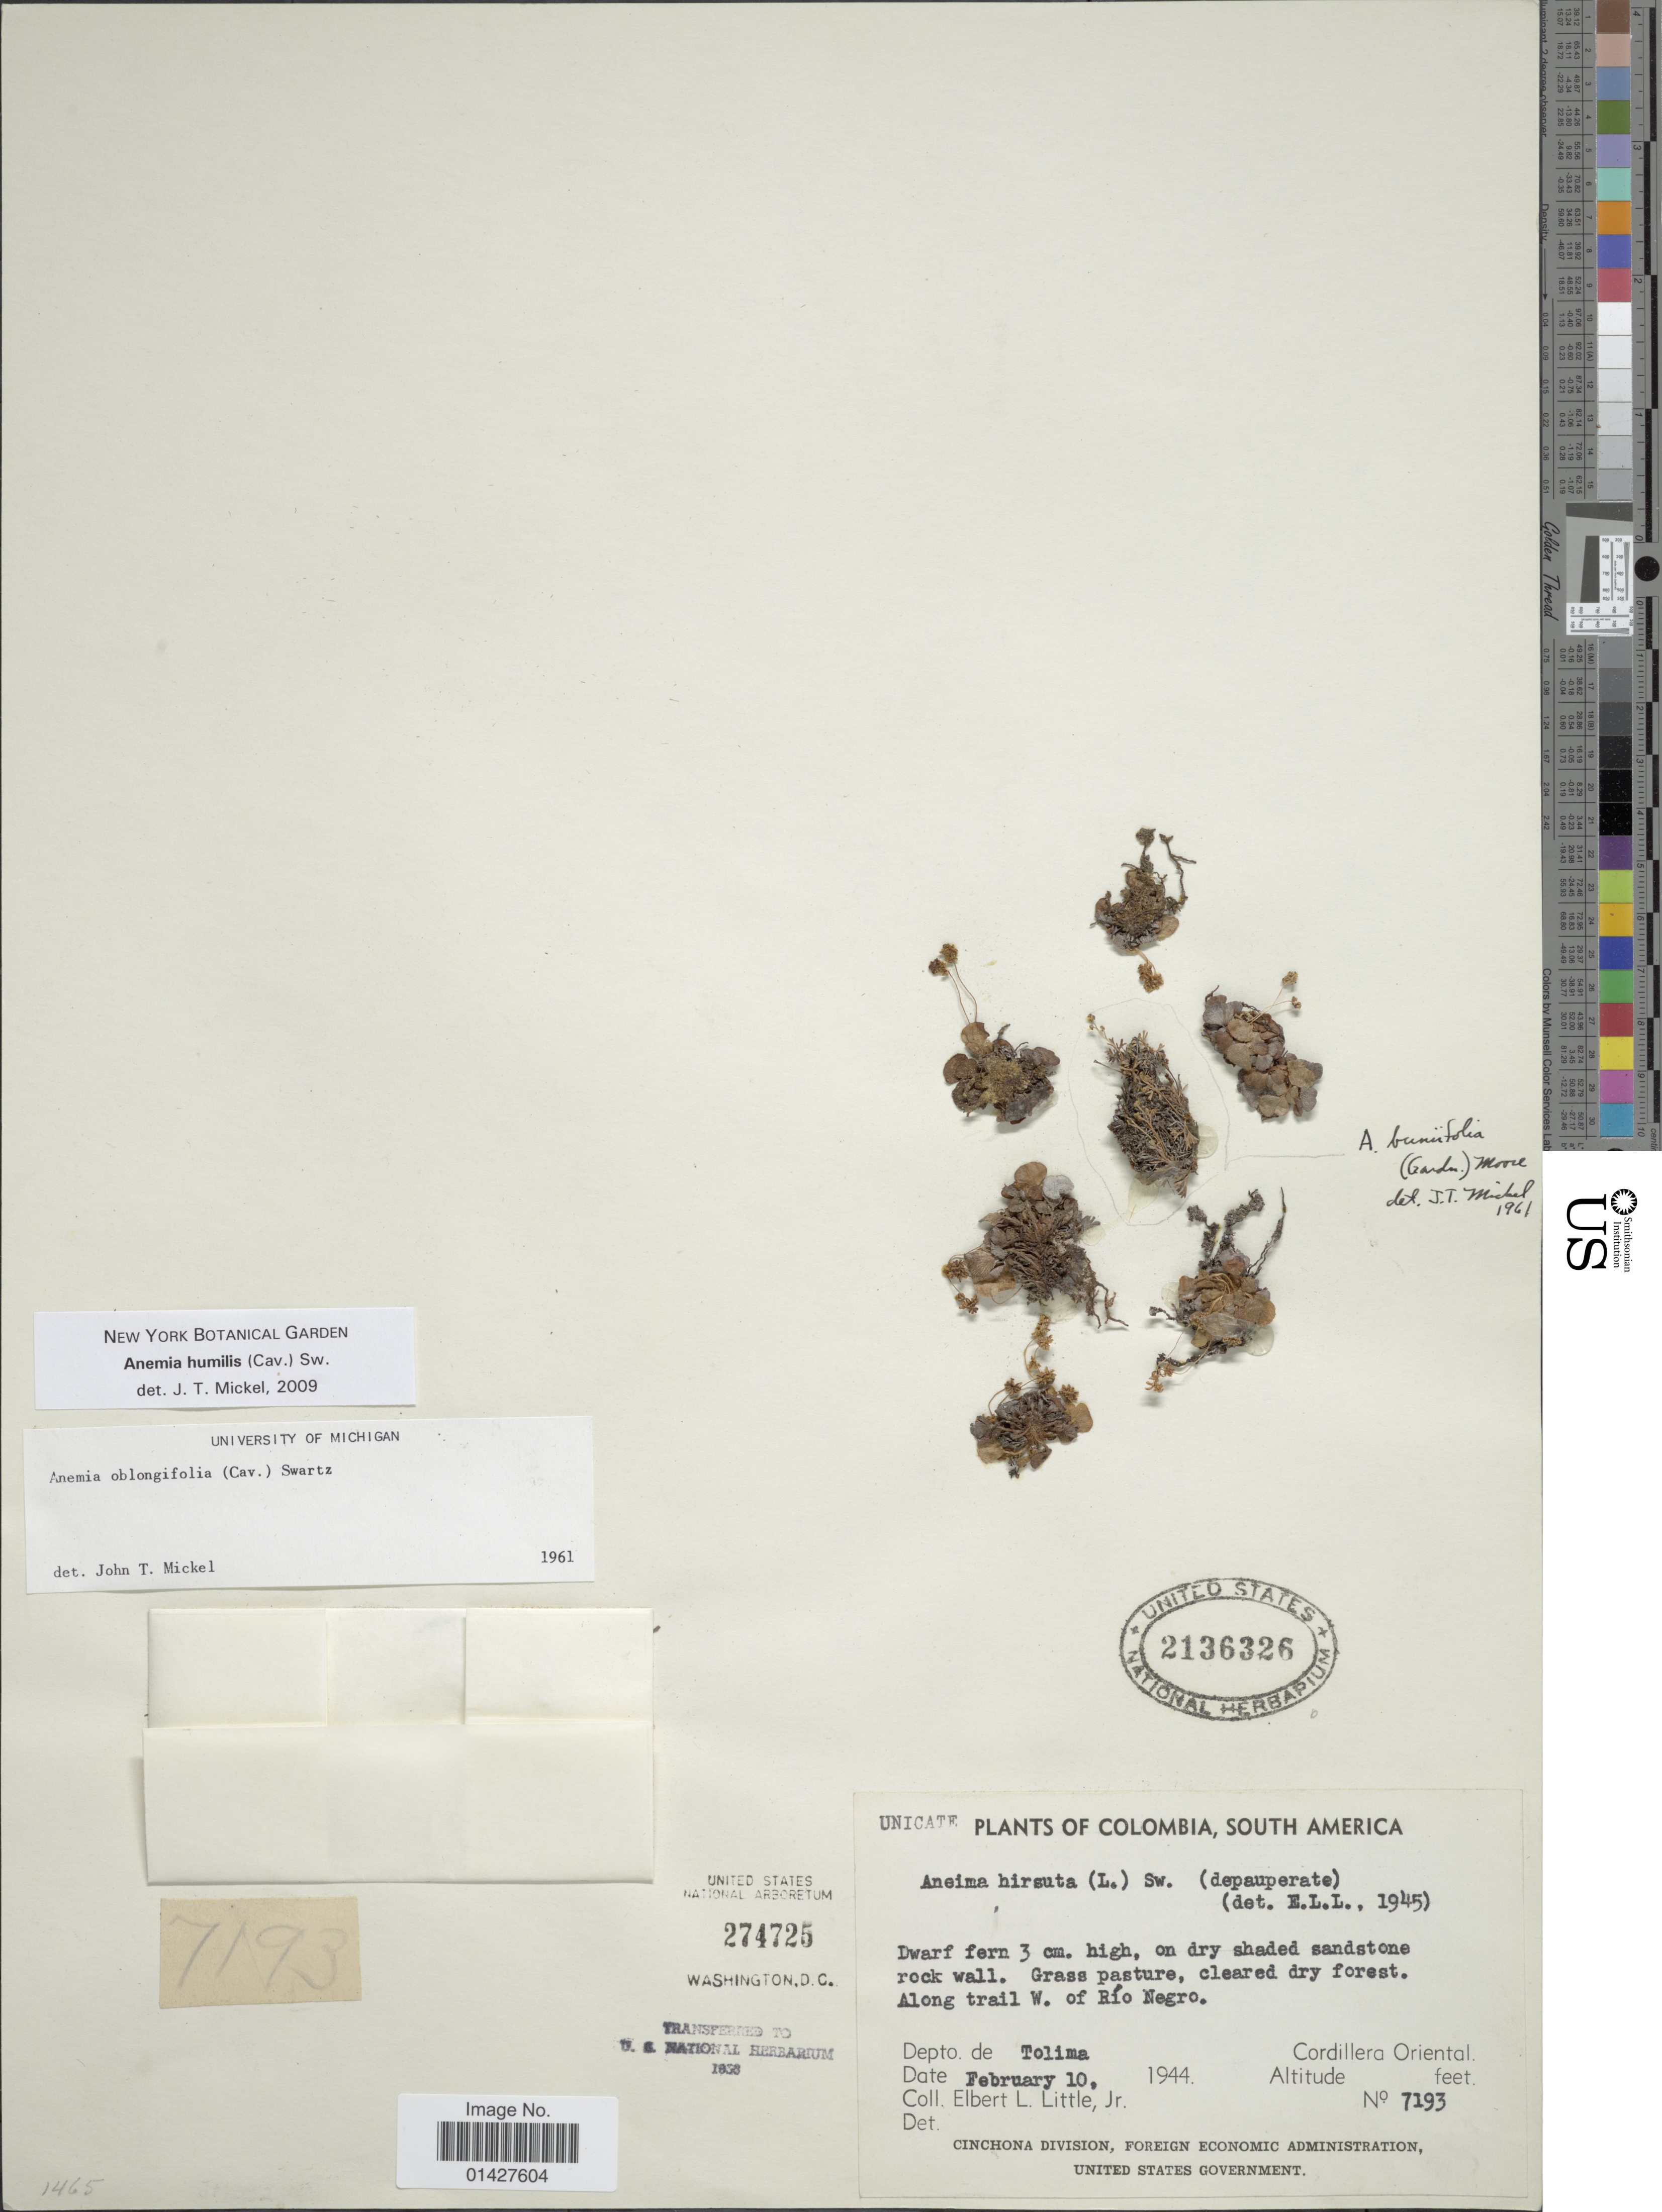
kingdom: Plantae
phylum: Tracheophyta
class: Polypodiopsida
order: Schizaeales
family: Anemiaceae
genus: Anemia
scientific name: Anemia humilis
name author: (Cav.) Sw.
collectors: E. L. Little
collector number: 7193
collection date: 1944-02-10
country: Colombia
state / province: Tolima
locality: Along trail W of Río Negro, Cordillera Oriental,Depto de Tolima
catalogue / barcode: US 2136326